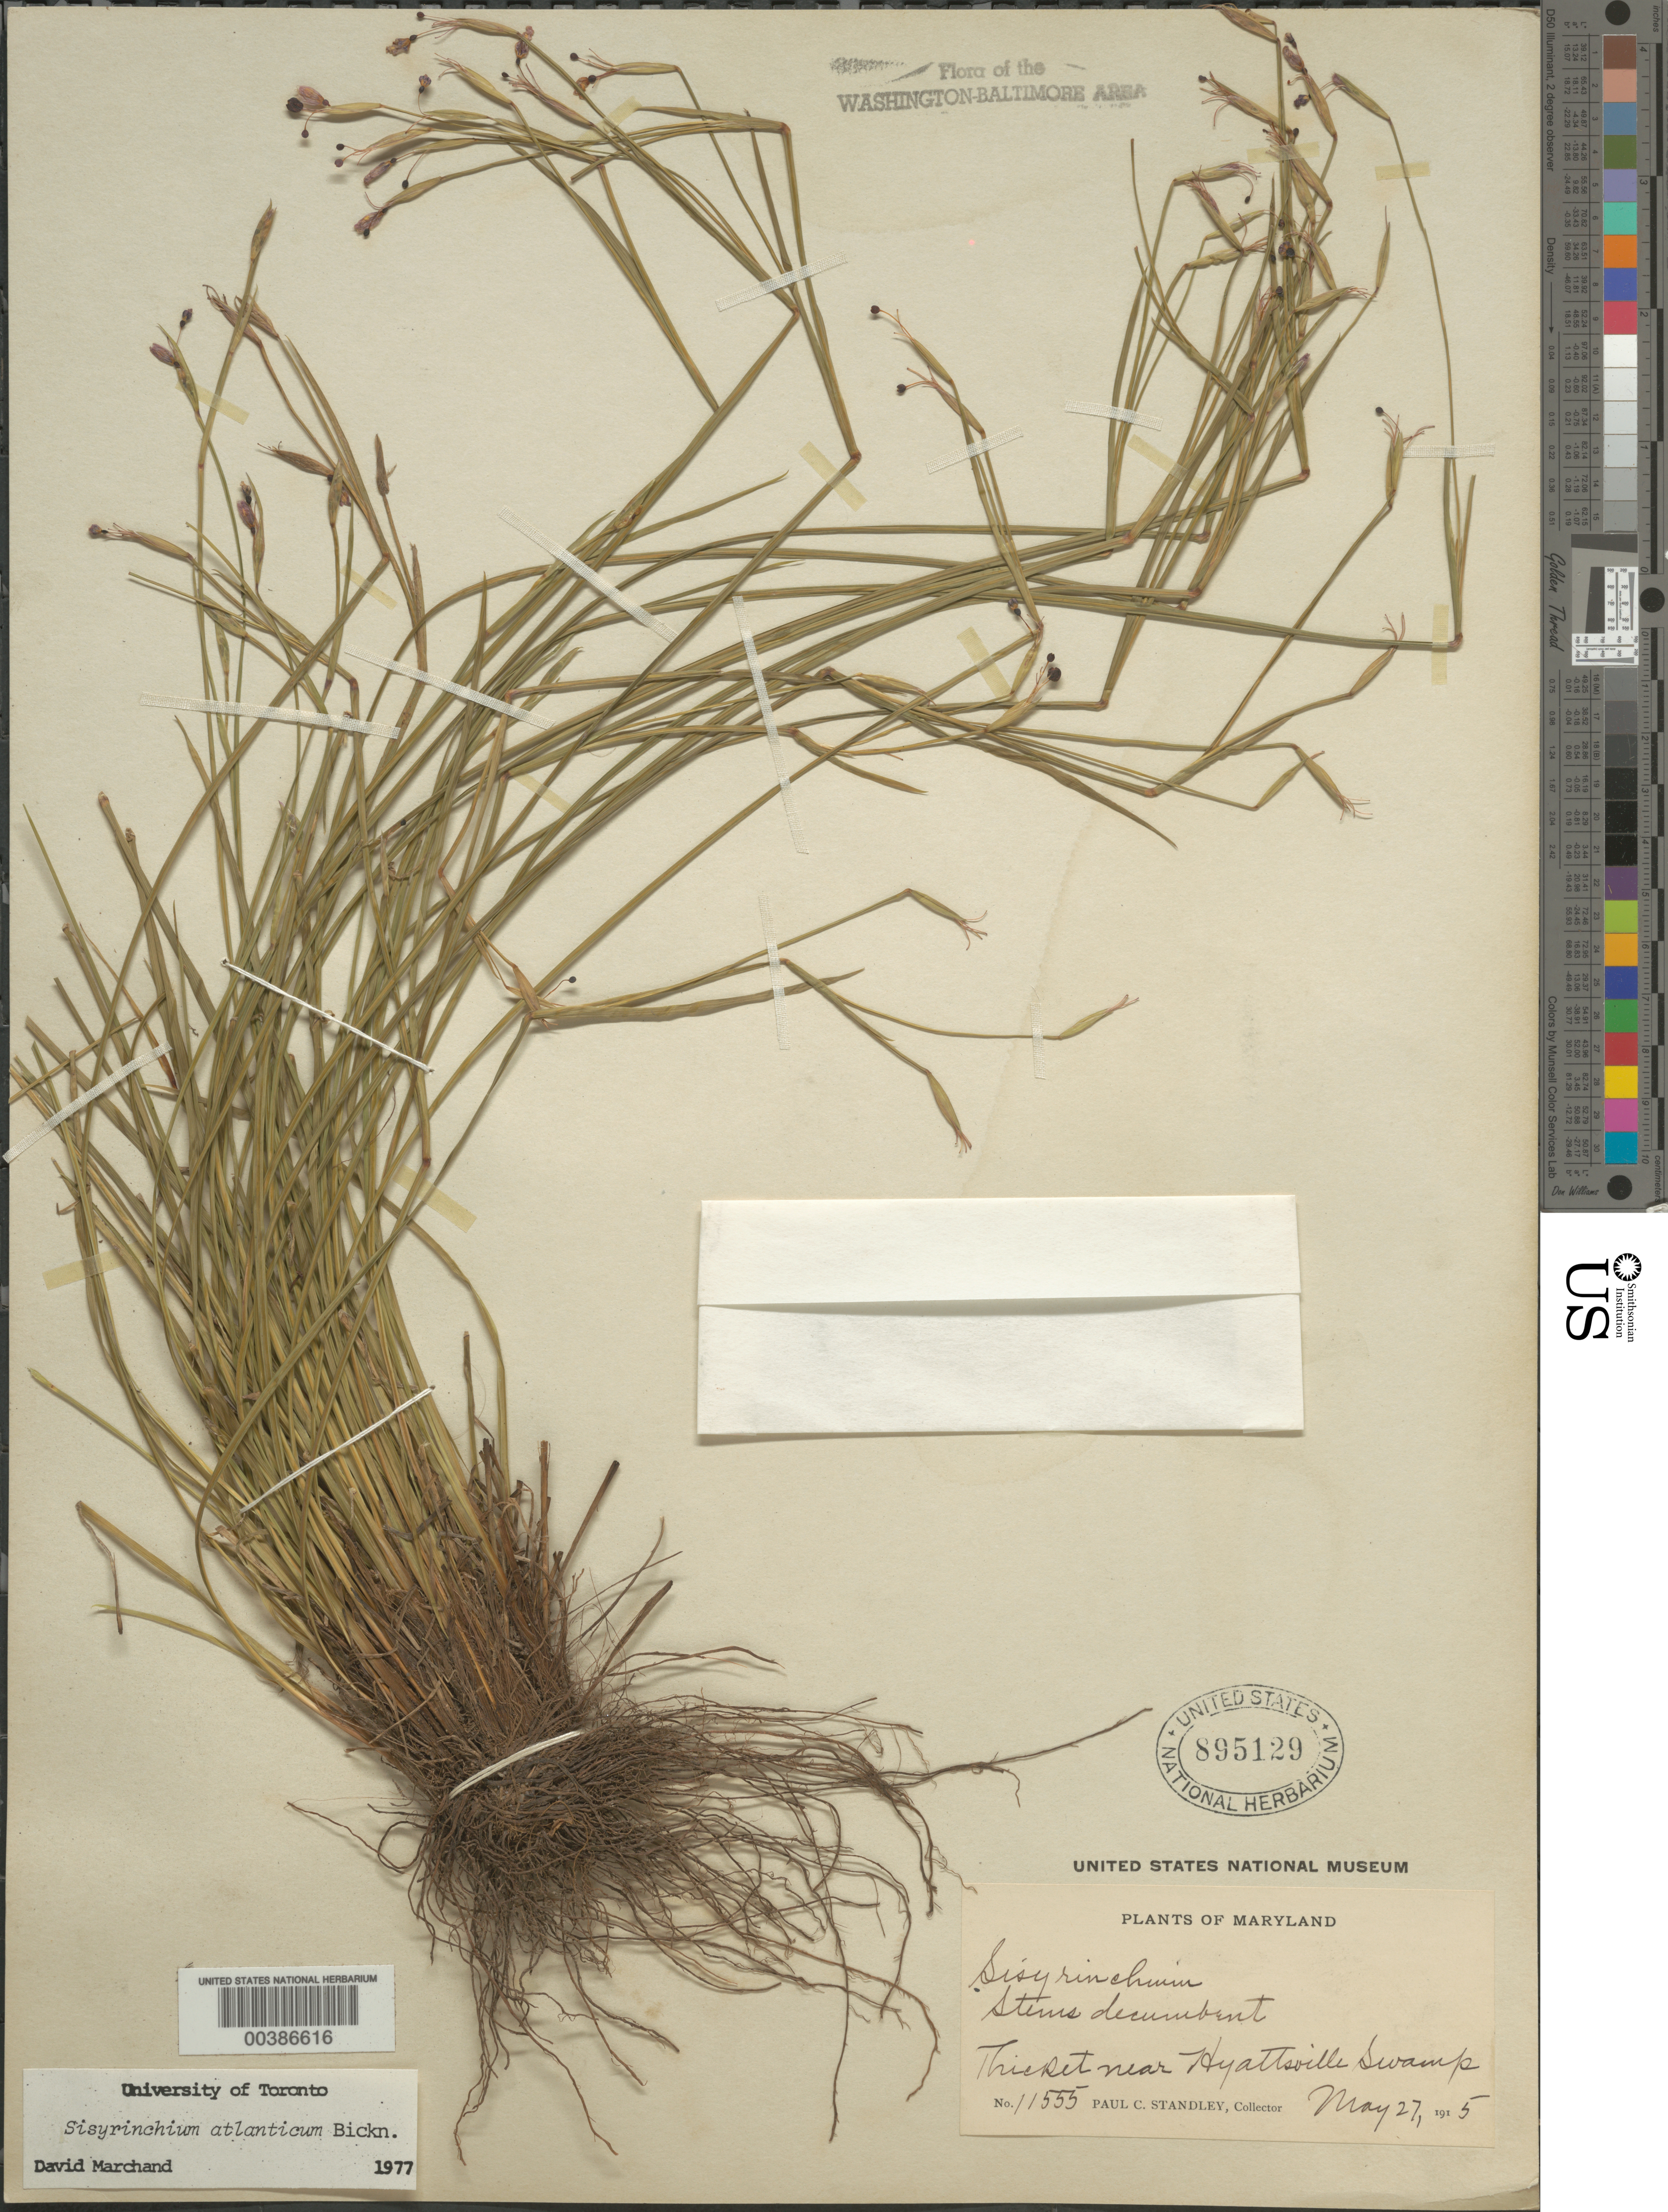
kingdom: Plantae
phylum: Tracheophyta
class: Liliopsida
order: Asparagales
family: Iridaceae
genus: Sisyrinchium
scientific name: Sisyrinchium atlanticum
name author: E.P. Bicknell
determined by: Marchand, D.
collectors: P. C. Standley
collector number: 11555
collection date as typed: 27 May 1915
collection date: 1915-05-27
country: United States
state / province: Maryland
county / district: Prince George's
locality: Hyattsville swamp vicinity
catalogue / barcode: US 895129